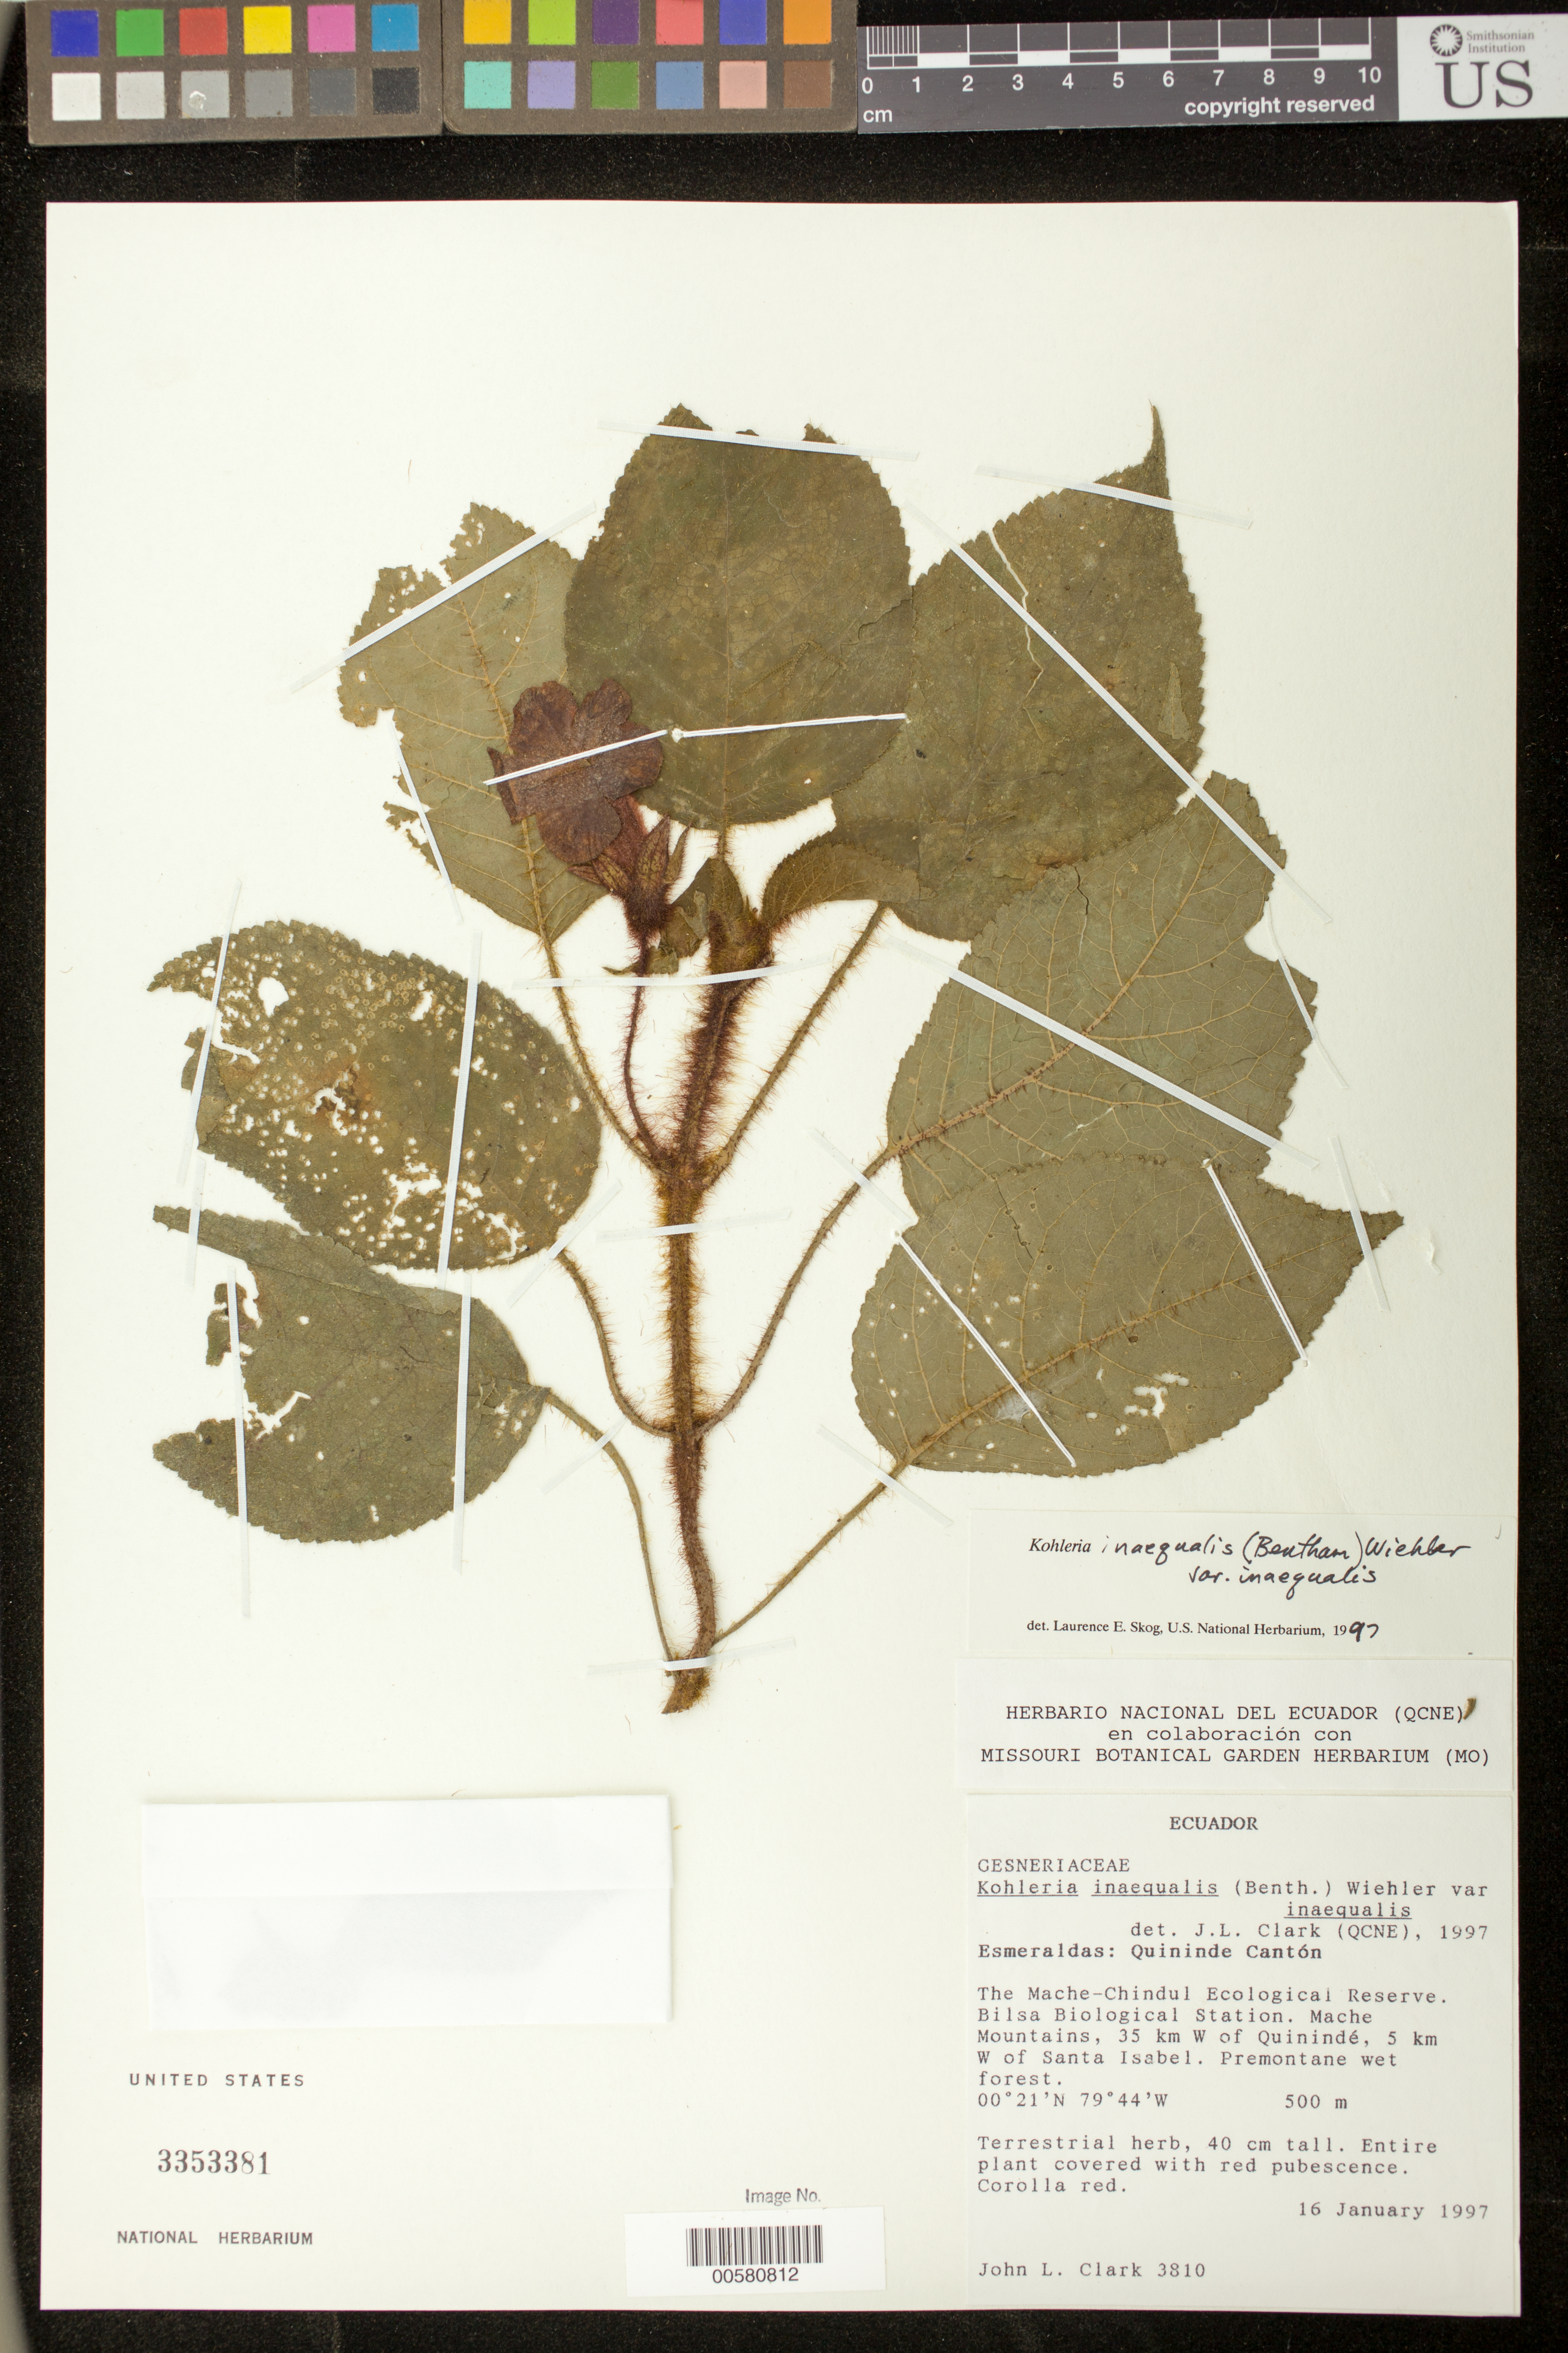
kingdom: Plantae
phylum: Tracheophyta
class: Magnoliopsida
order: Lamiales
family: Gesneriaceae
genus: Kohleria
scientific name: Kohleria inaequalis var. inaequalis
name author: (Benth.) Wiehler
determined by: Skog, Laurence E.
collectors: J. L. Clark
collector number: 3810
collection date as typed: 16 Jan 1997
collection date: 1997-01-16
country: Ecuador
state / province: Esmeraldas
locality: Quininde Cantón. Mache-Chindul Ecological Reserve, Bilsa Biological Station, Mache Mountains, 35 km W of Quinindé, 5 km W of Santa Isabel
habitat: Premontane wet forest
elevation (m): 500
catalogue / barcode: US 3353381